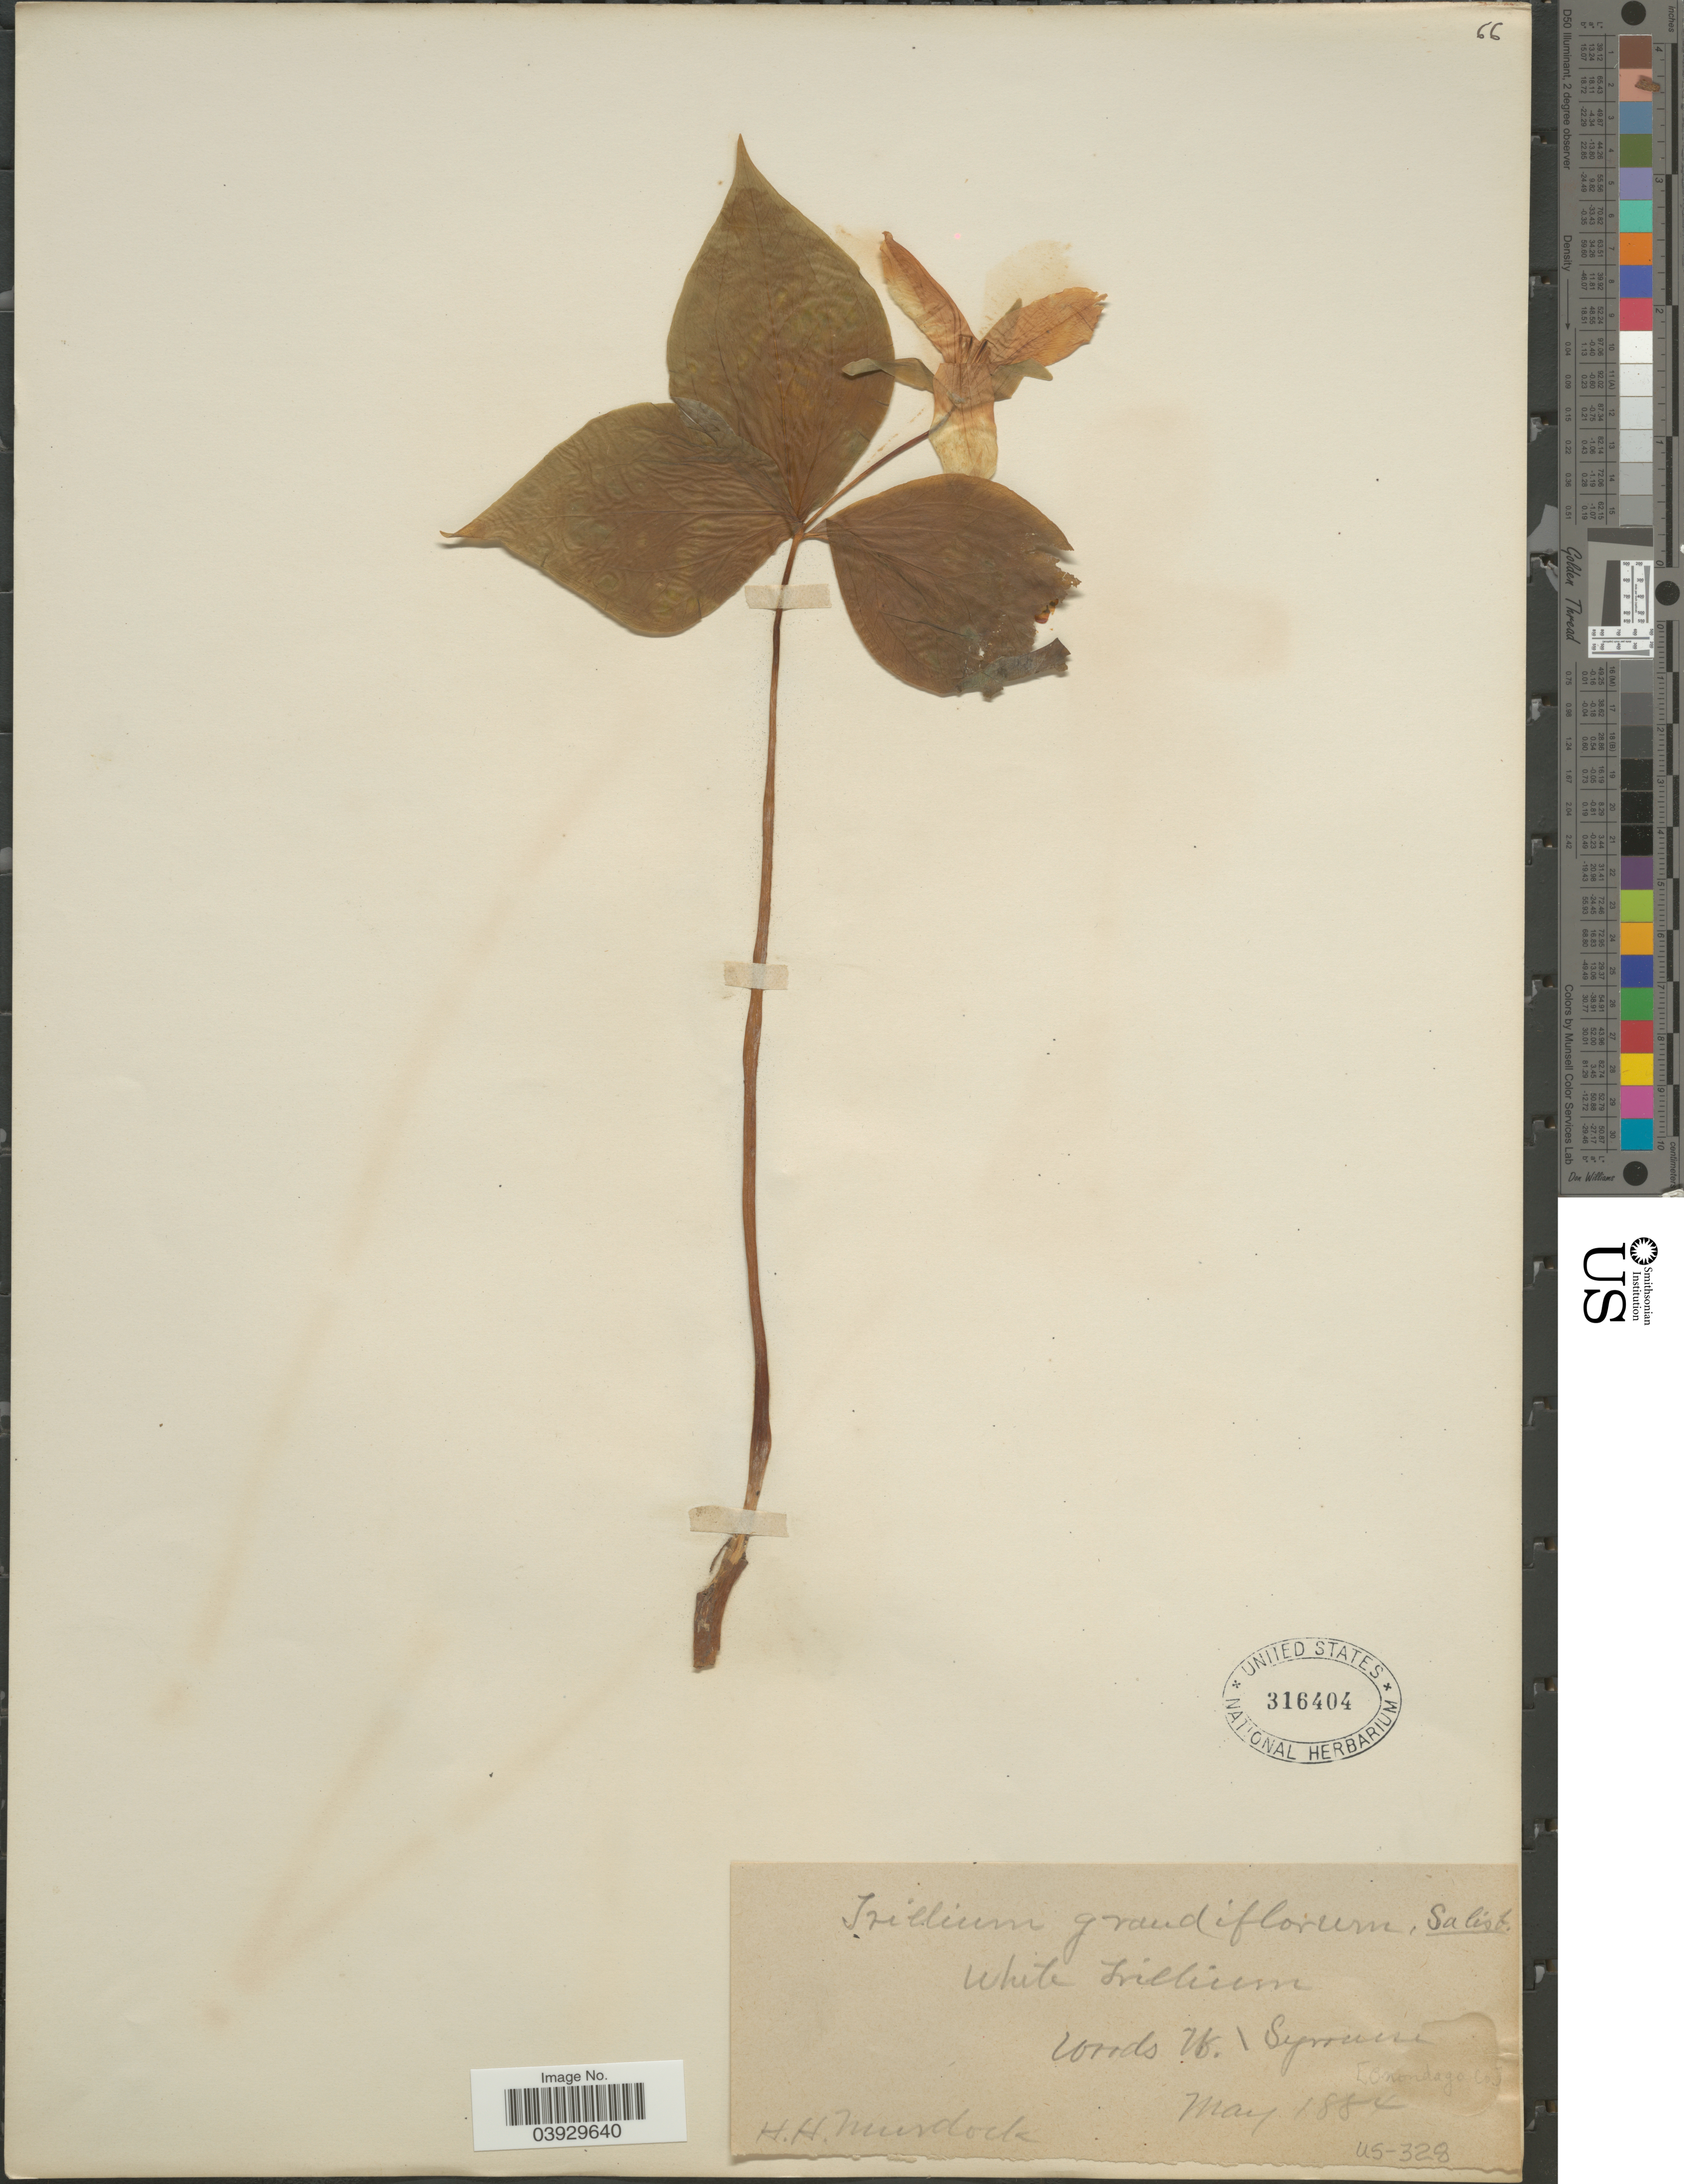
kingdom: Plantae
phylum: Tracheophyta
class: Liliopsida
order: Liliales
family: Melanthiaceae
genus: Trillium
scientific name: Trillium grandiflorum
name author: (Michx.) Salisb.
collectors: H. H. Murdock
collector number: US-328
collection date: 1884-05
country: United States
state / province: New York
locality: Woods W. \ Syracuse. [Onondaga].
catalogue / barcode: US 316404